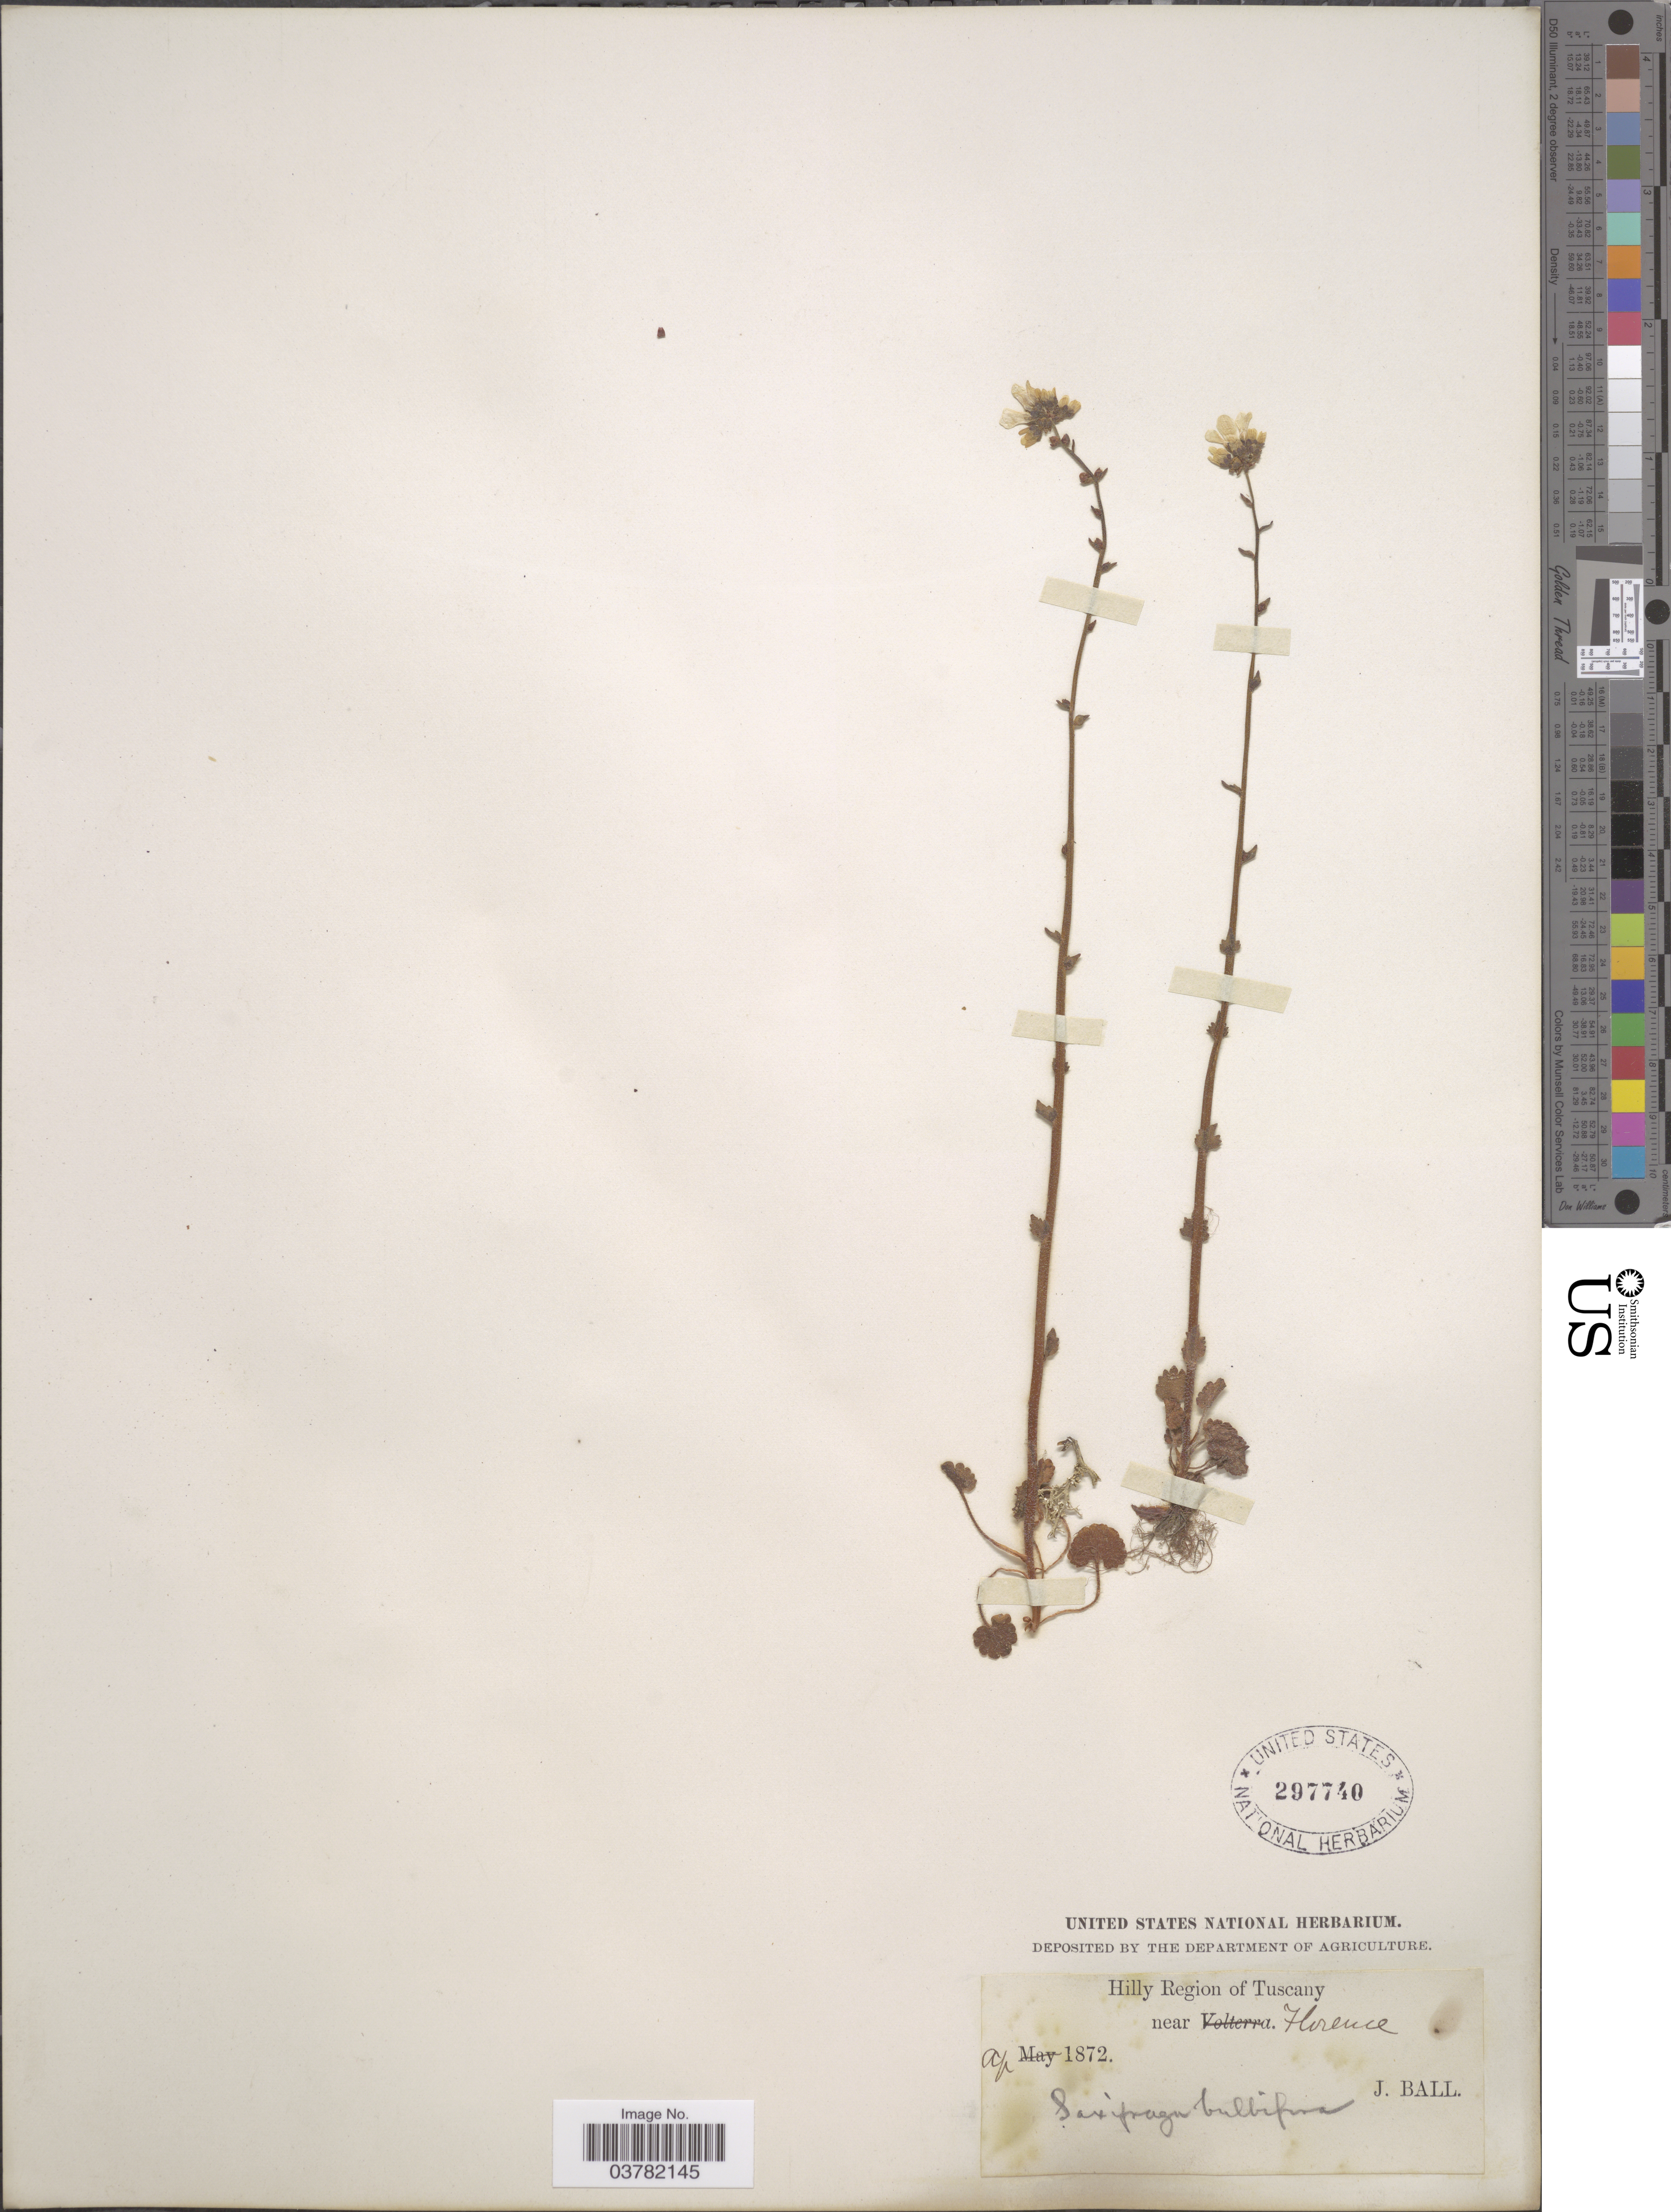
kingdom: Plantae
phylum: Tracheophyta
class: Magnoliopsida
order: Saxifragales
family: Saxifragaceae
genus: Saxifraga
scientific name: Saxifraga bulbifera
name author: L.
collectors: J. Ball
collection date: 1872-04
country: Italy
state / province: Tuscany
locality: Hilly Region of Tuscany near Florence.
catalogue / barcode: US 297740